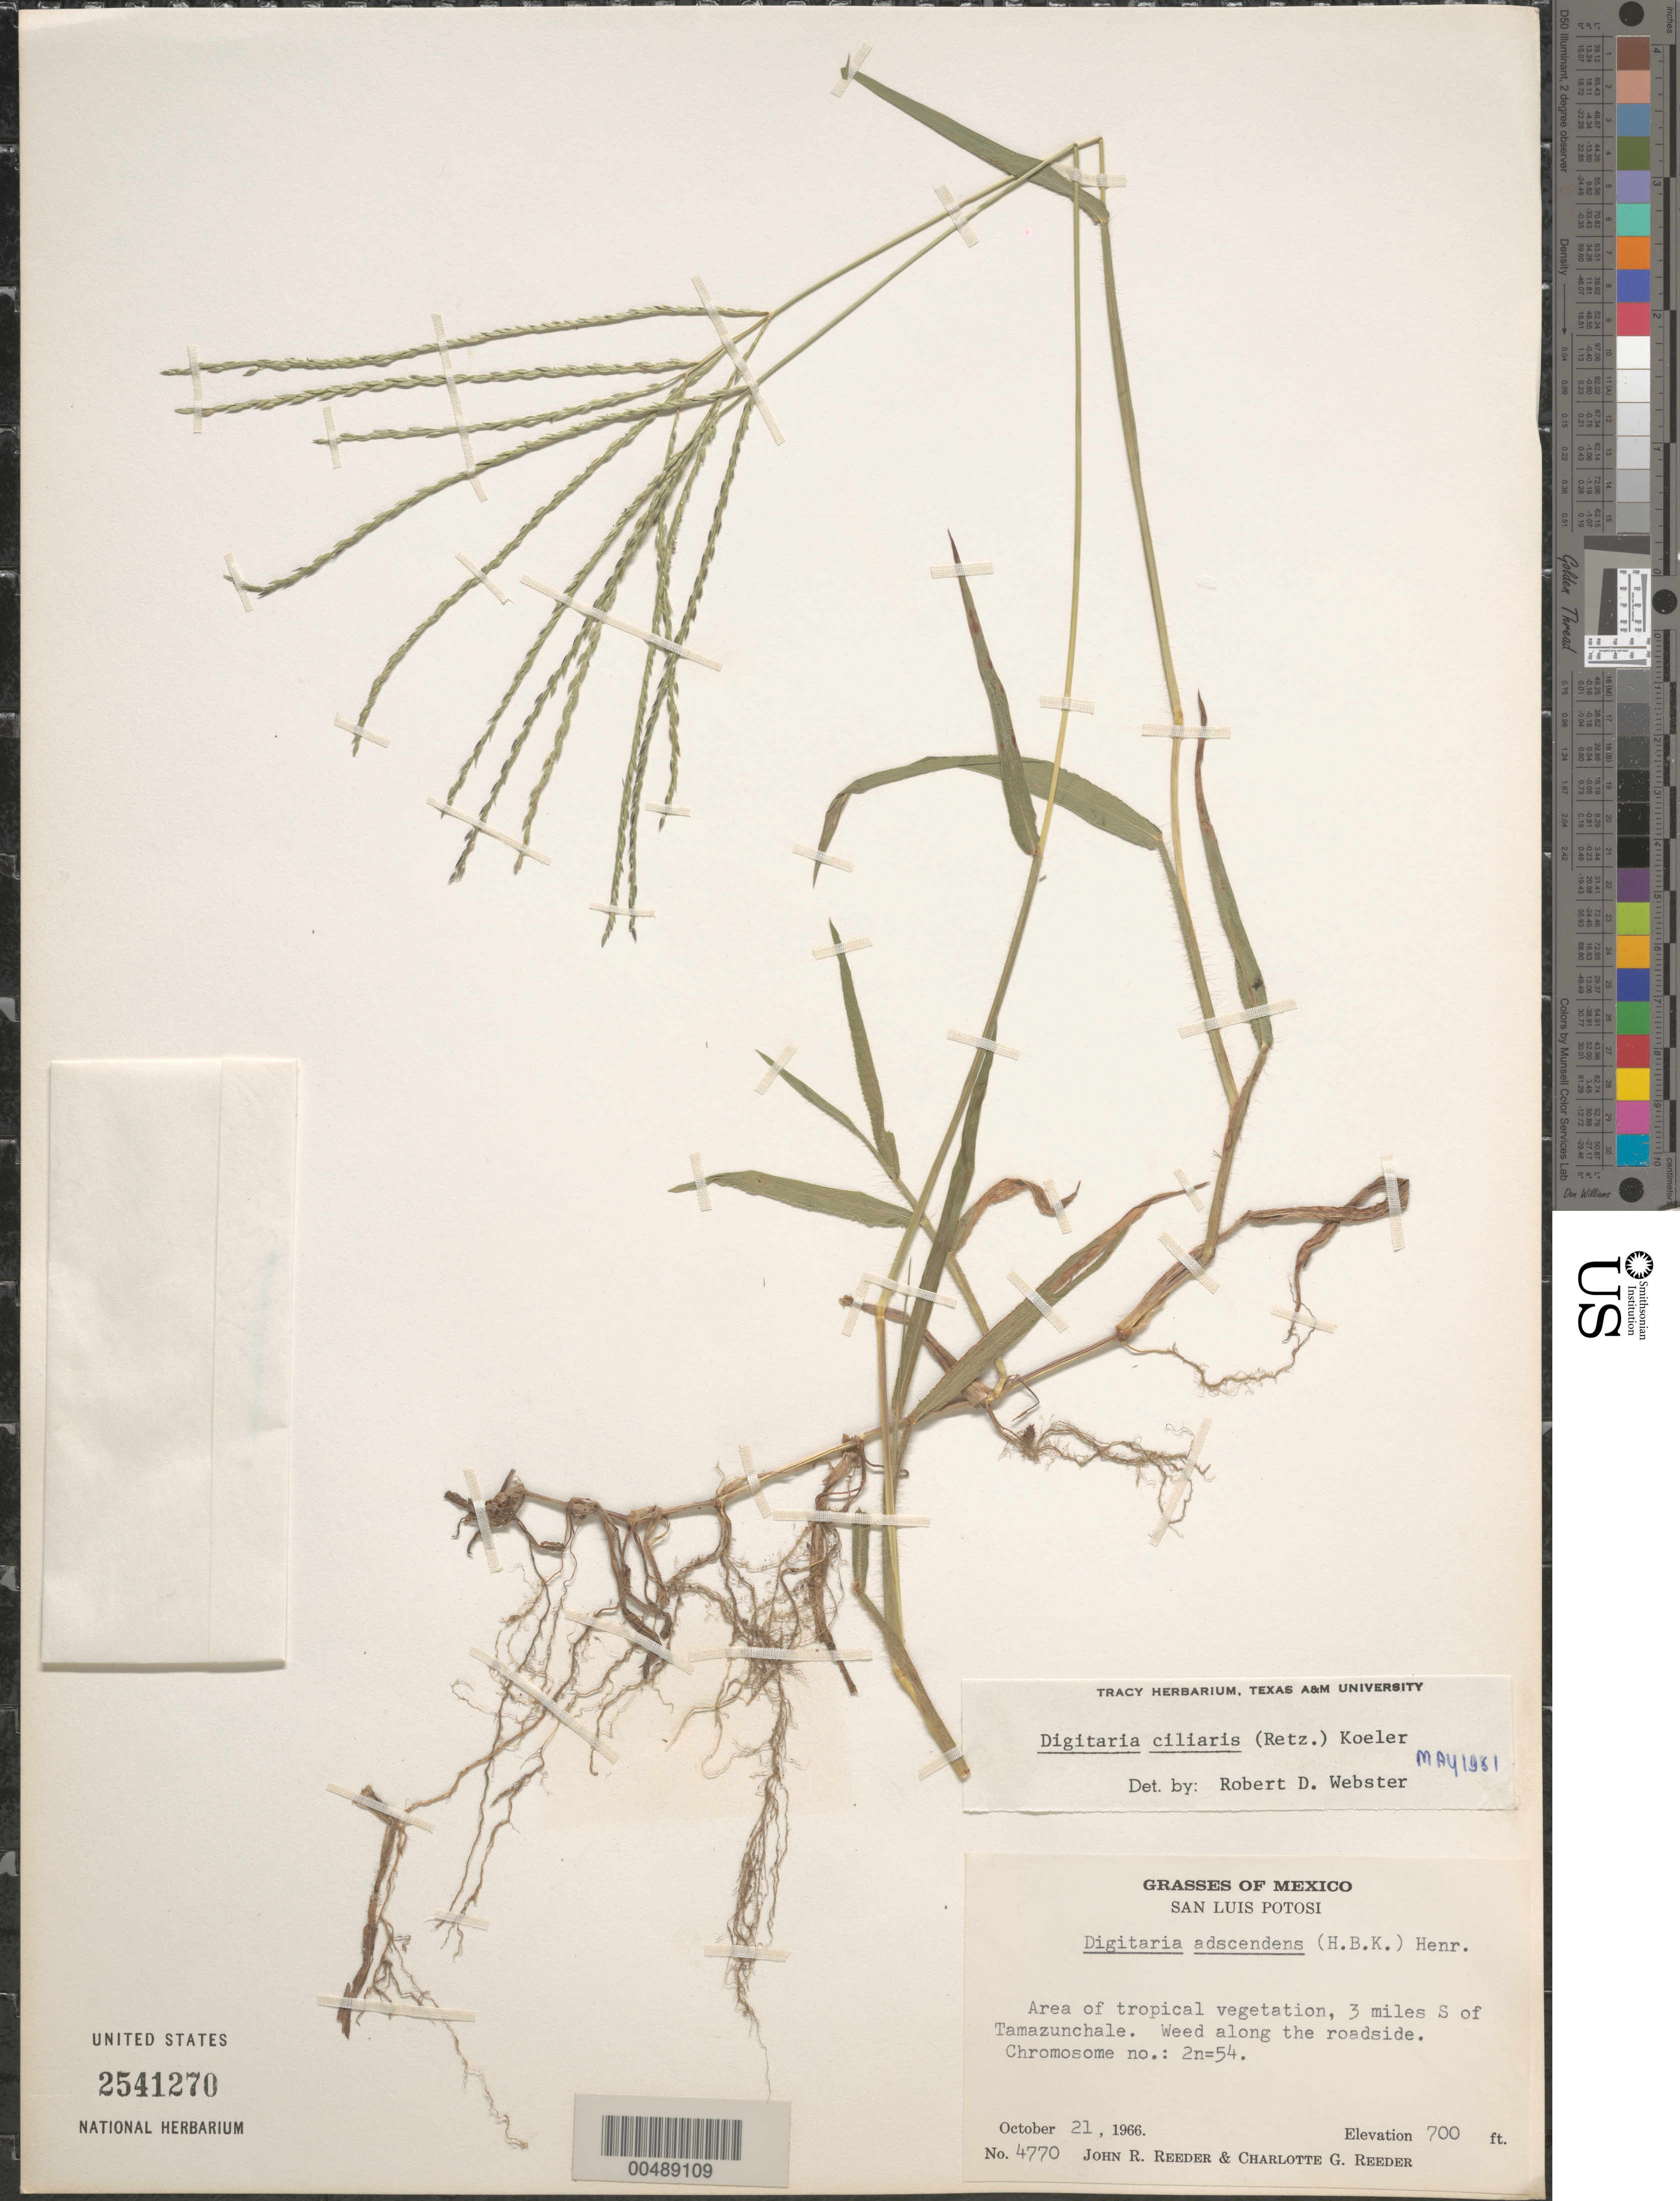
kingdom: Plantae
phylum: Tracheophyta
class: Liliopsida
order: Poales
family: Poaceae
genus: Digitaria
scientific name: Digitaria ciliaris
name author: (Retz.) Koeler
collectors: J. R. Reeder & C. G. Reeder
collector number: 4770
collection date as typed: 21 Oct 1966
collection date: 1966-10-21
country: Mexico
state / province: San Luis Potosi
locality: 3 mi S of Tamazunchale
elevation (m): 213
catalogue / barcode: US 2541270